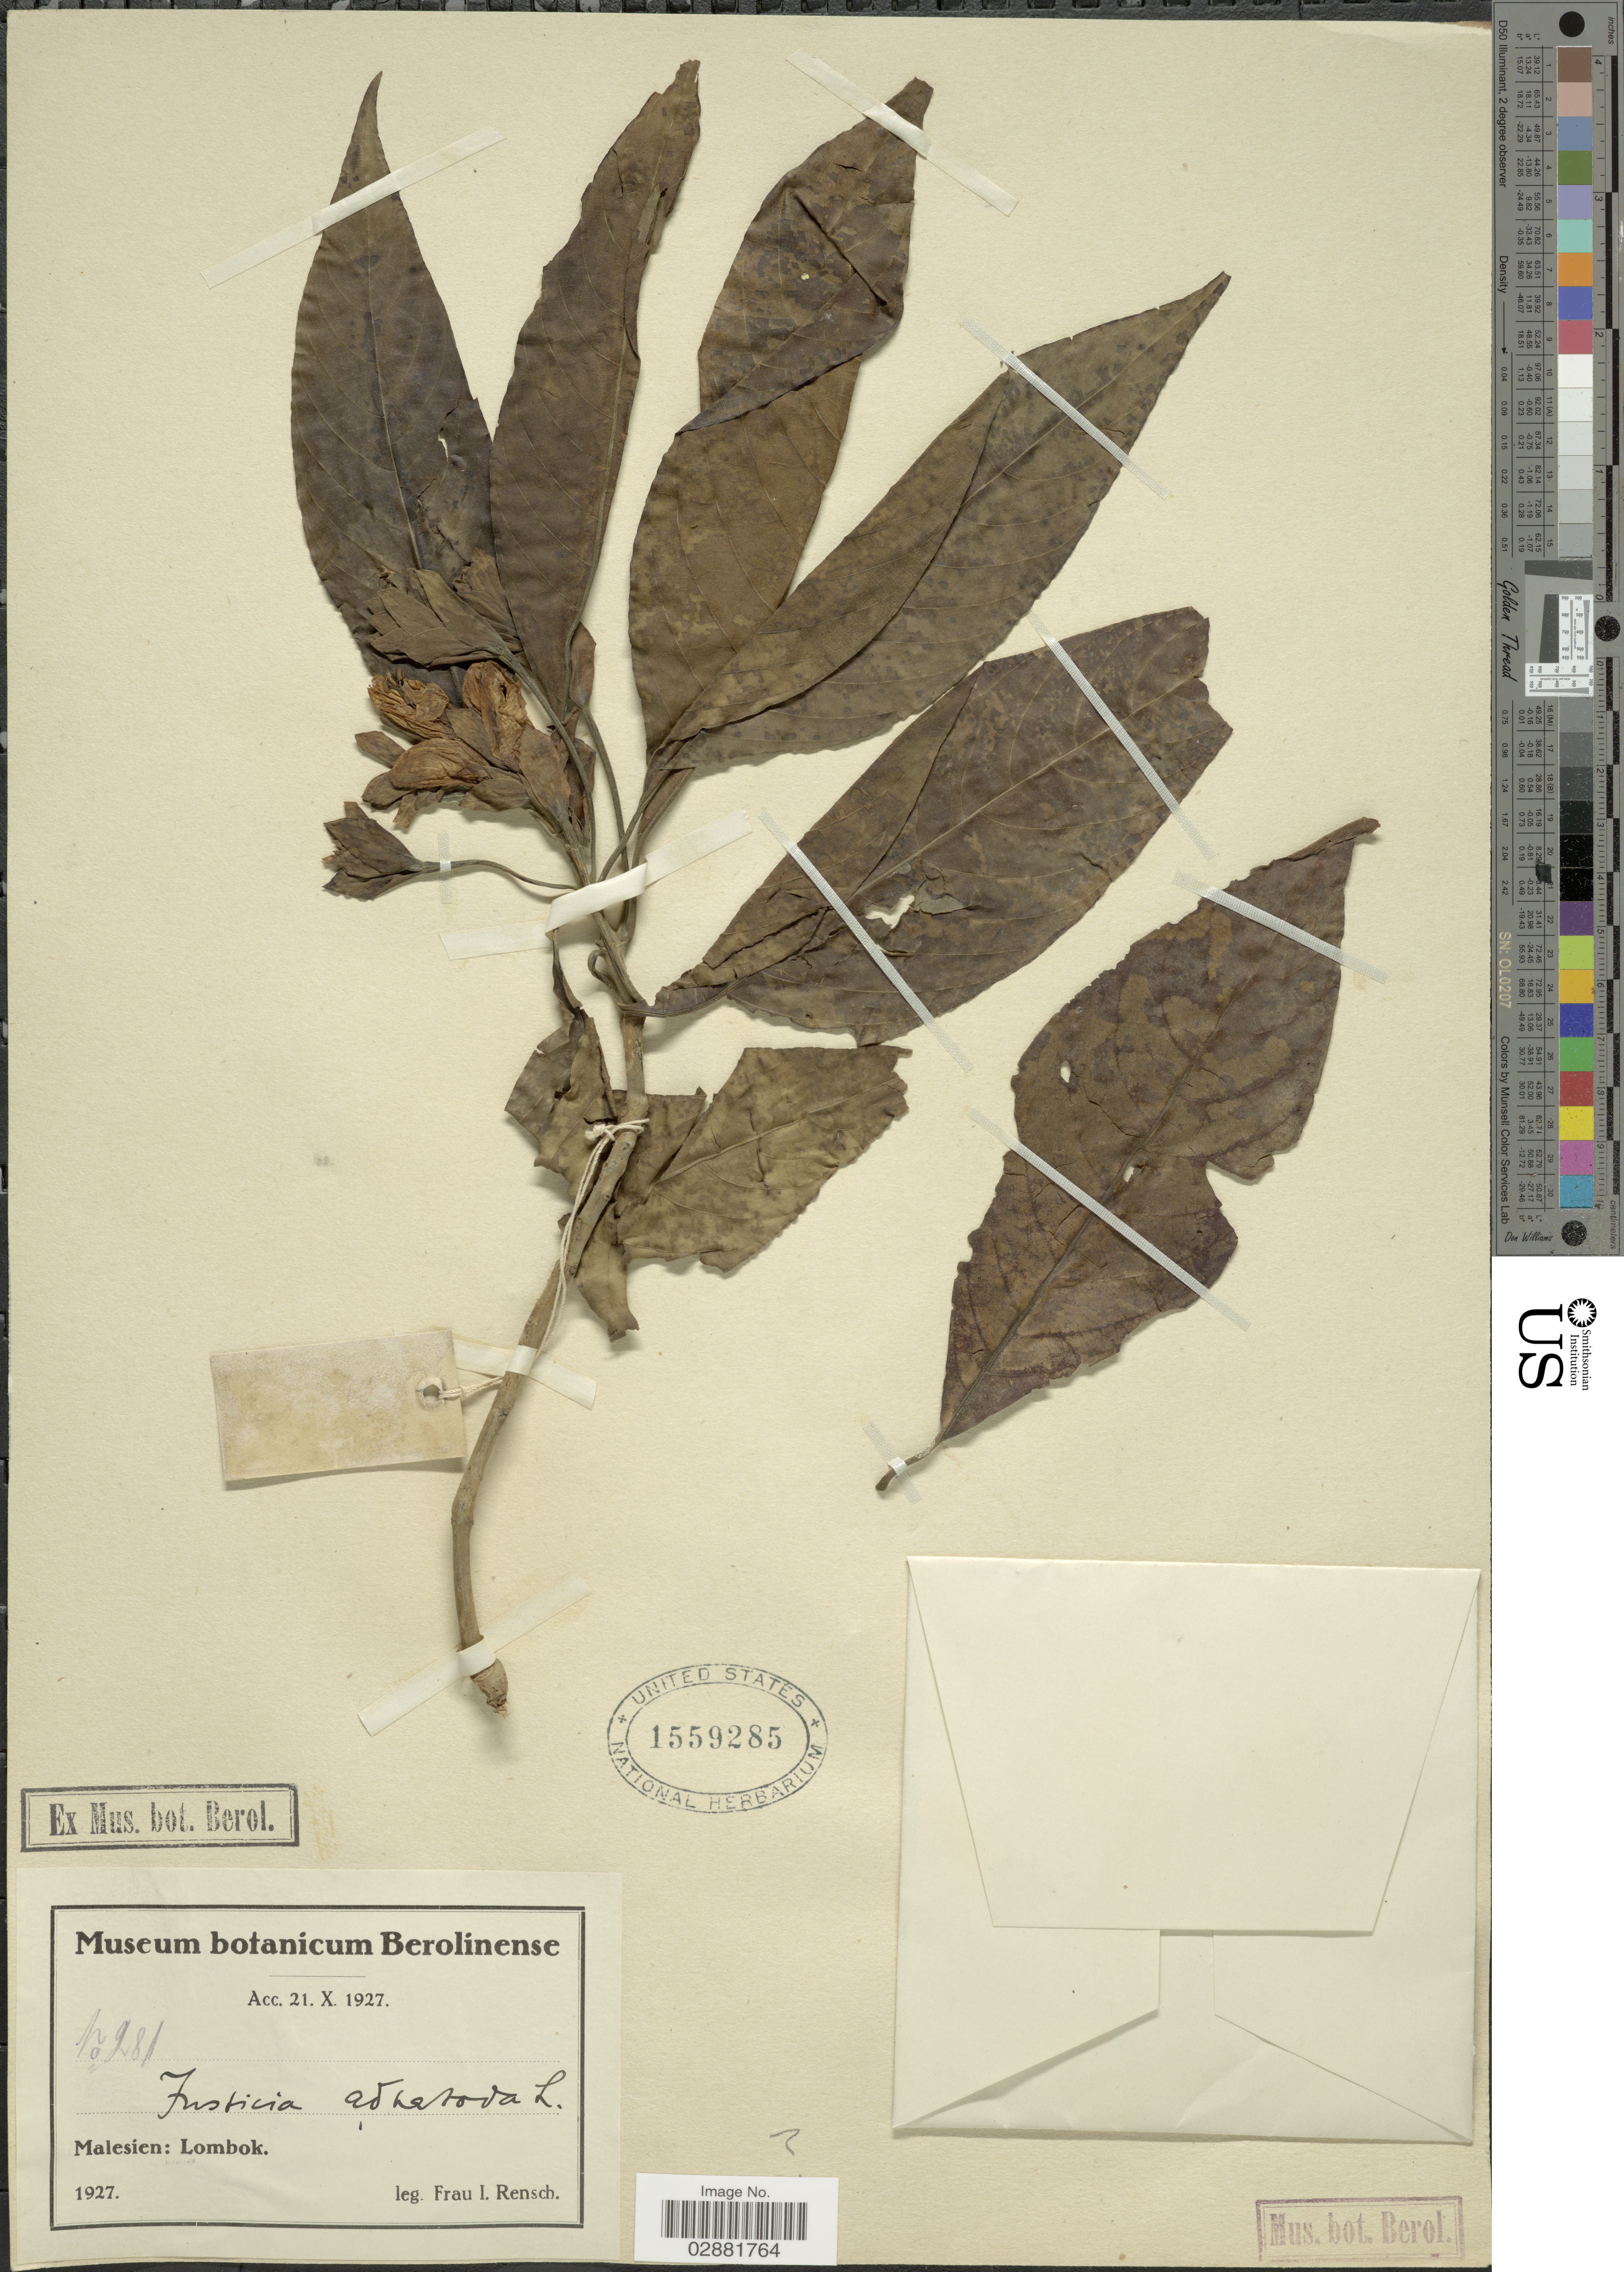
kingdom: Plantae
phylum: Tracheophyta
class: Magnoliopsida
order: Lamiales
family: Acanthaceae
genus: Justicia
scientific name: Justicia adhatoda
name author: L.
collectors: F. Rensch.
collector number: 281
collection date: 1927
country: Indonesia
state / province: Nusa Tenggara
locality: Malesien, Lombok.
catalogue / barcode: US 1559285